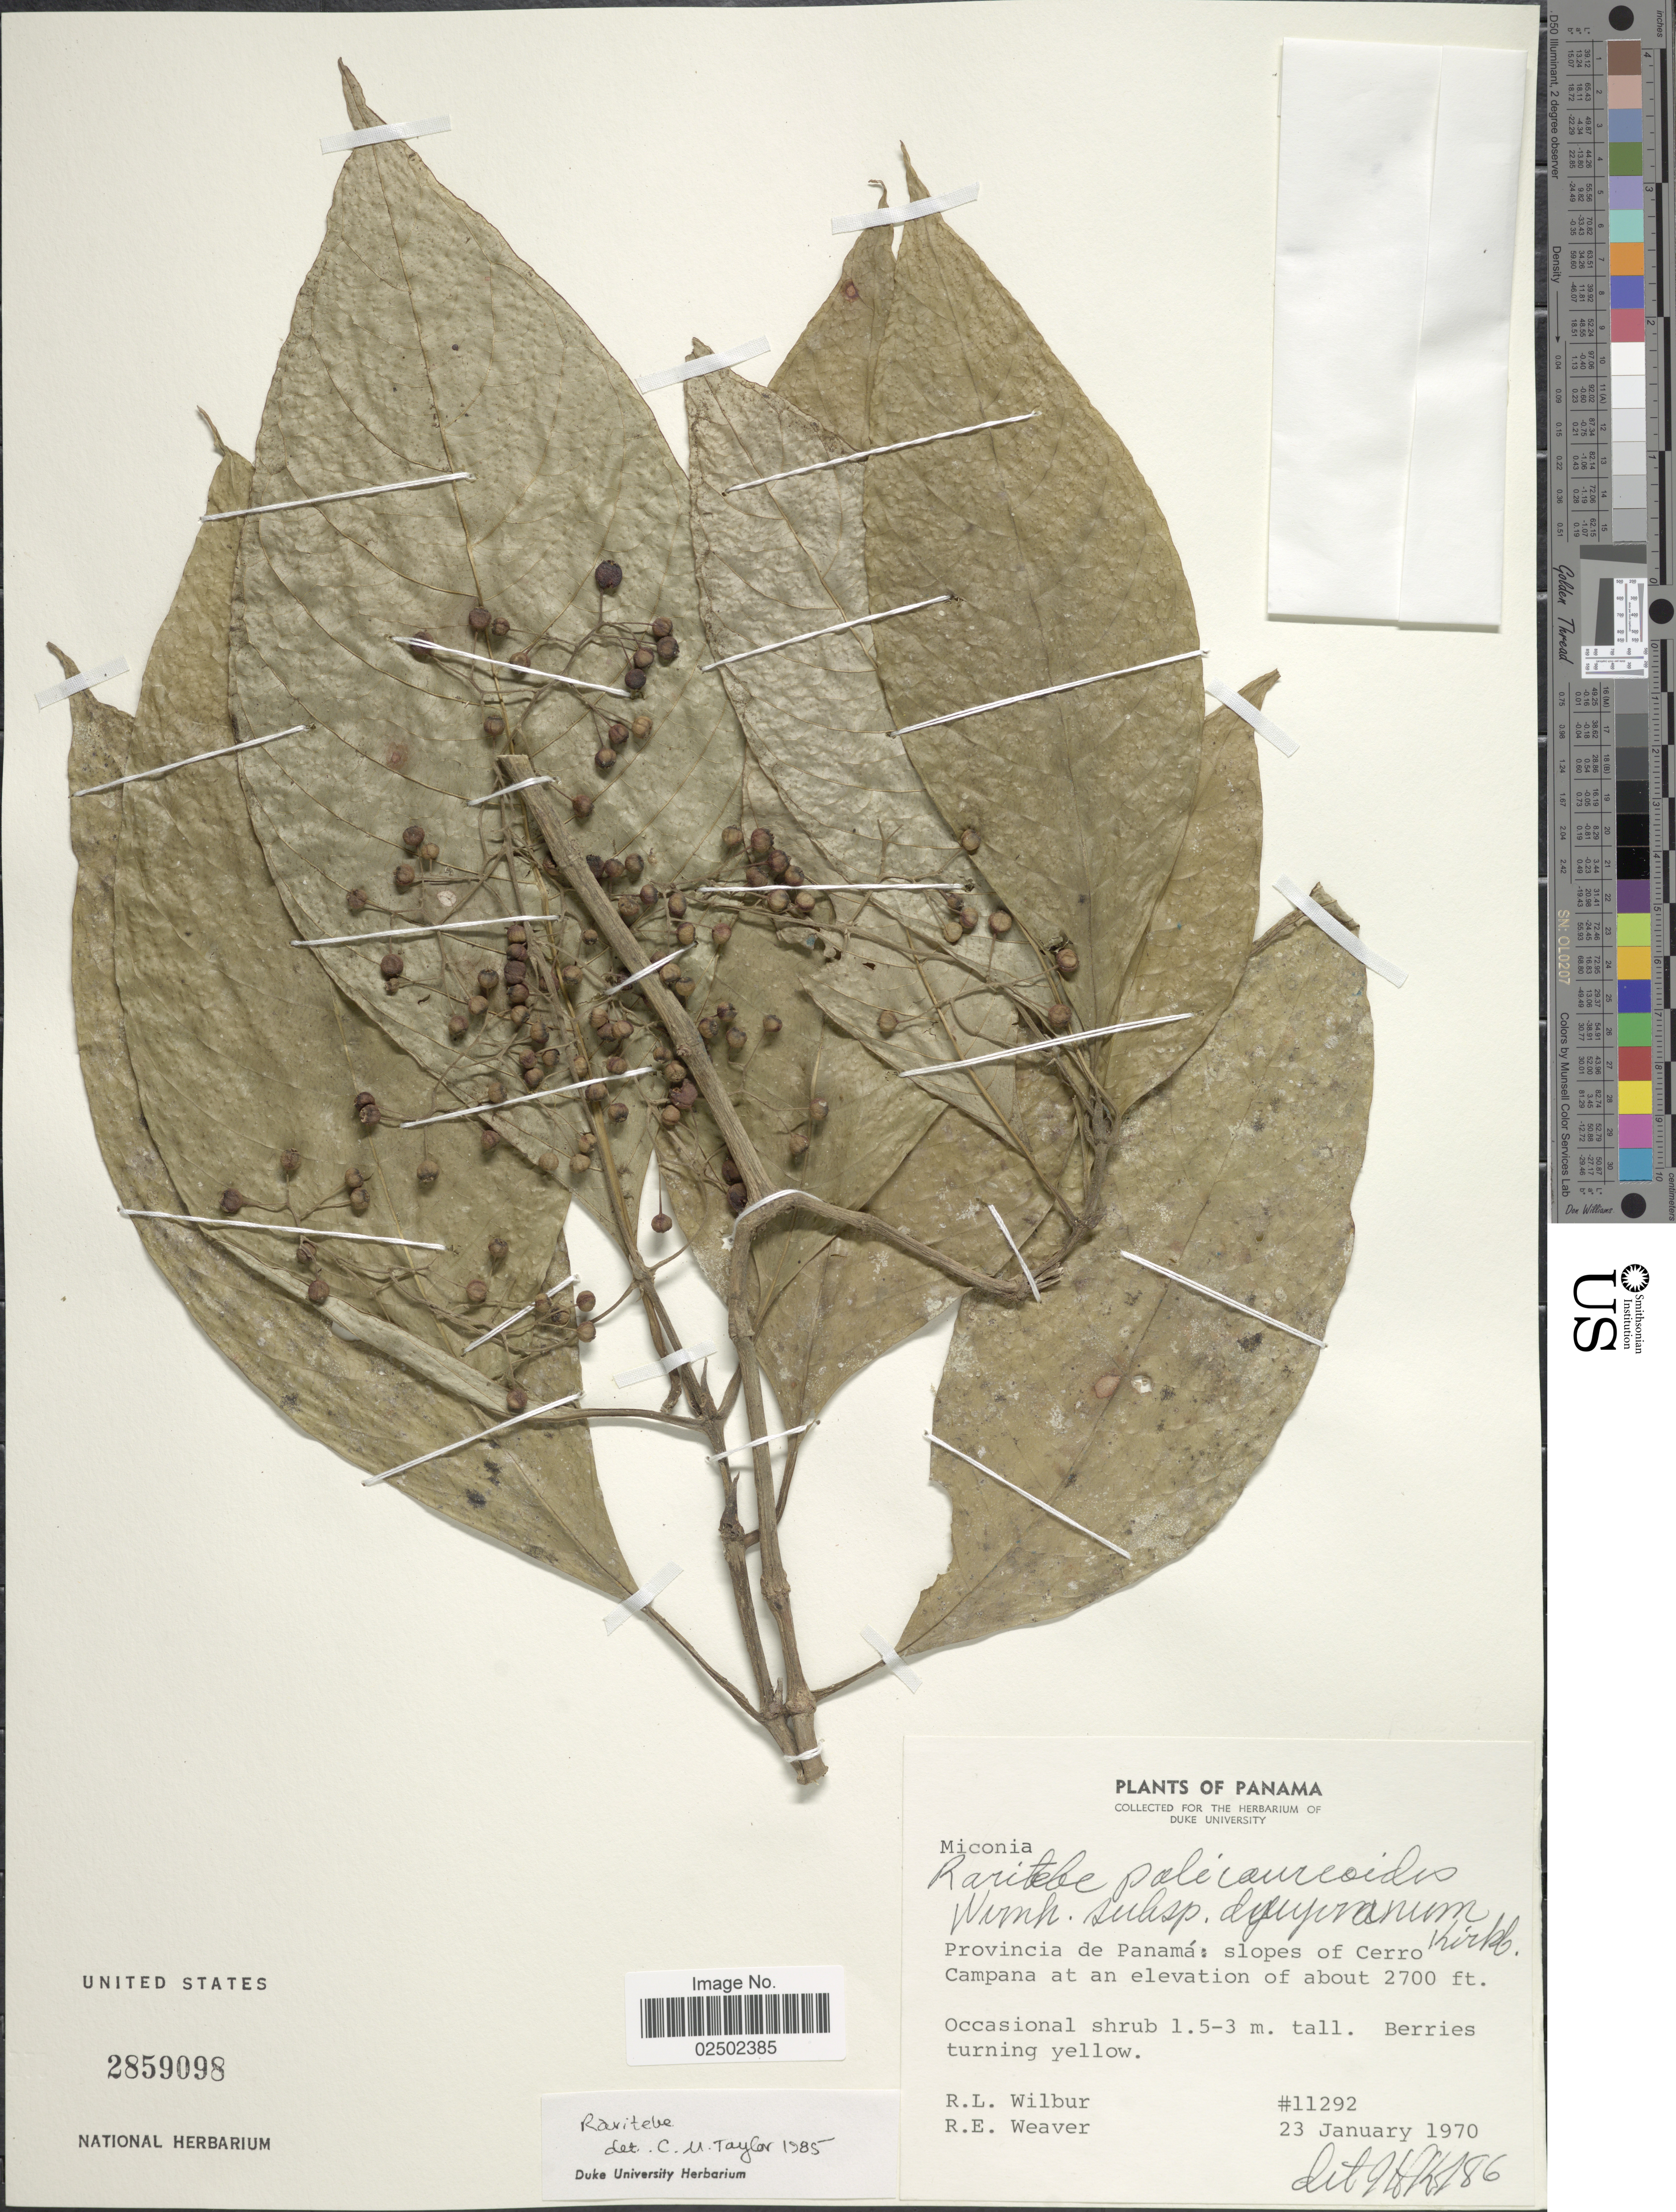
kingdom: Plantae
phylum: Tracheophyta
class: Magnoliopsida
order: Gentianales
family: Rubiaceae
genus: Raritebe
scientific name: Raritebe palicoureoides subsp. dwyeranum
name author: J.H. Kirkbr.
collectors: R. L. Wilbur & R. E. Weaver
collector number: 11292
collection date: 1970-01-23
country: Panama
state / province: Panamá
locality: Slopes of Cerro Campana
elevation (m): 823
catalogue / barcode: US 2859098